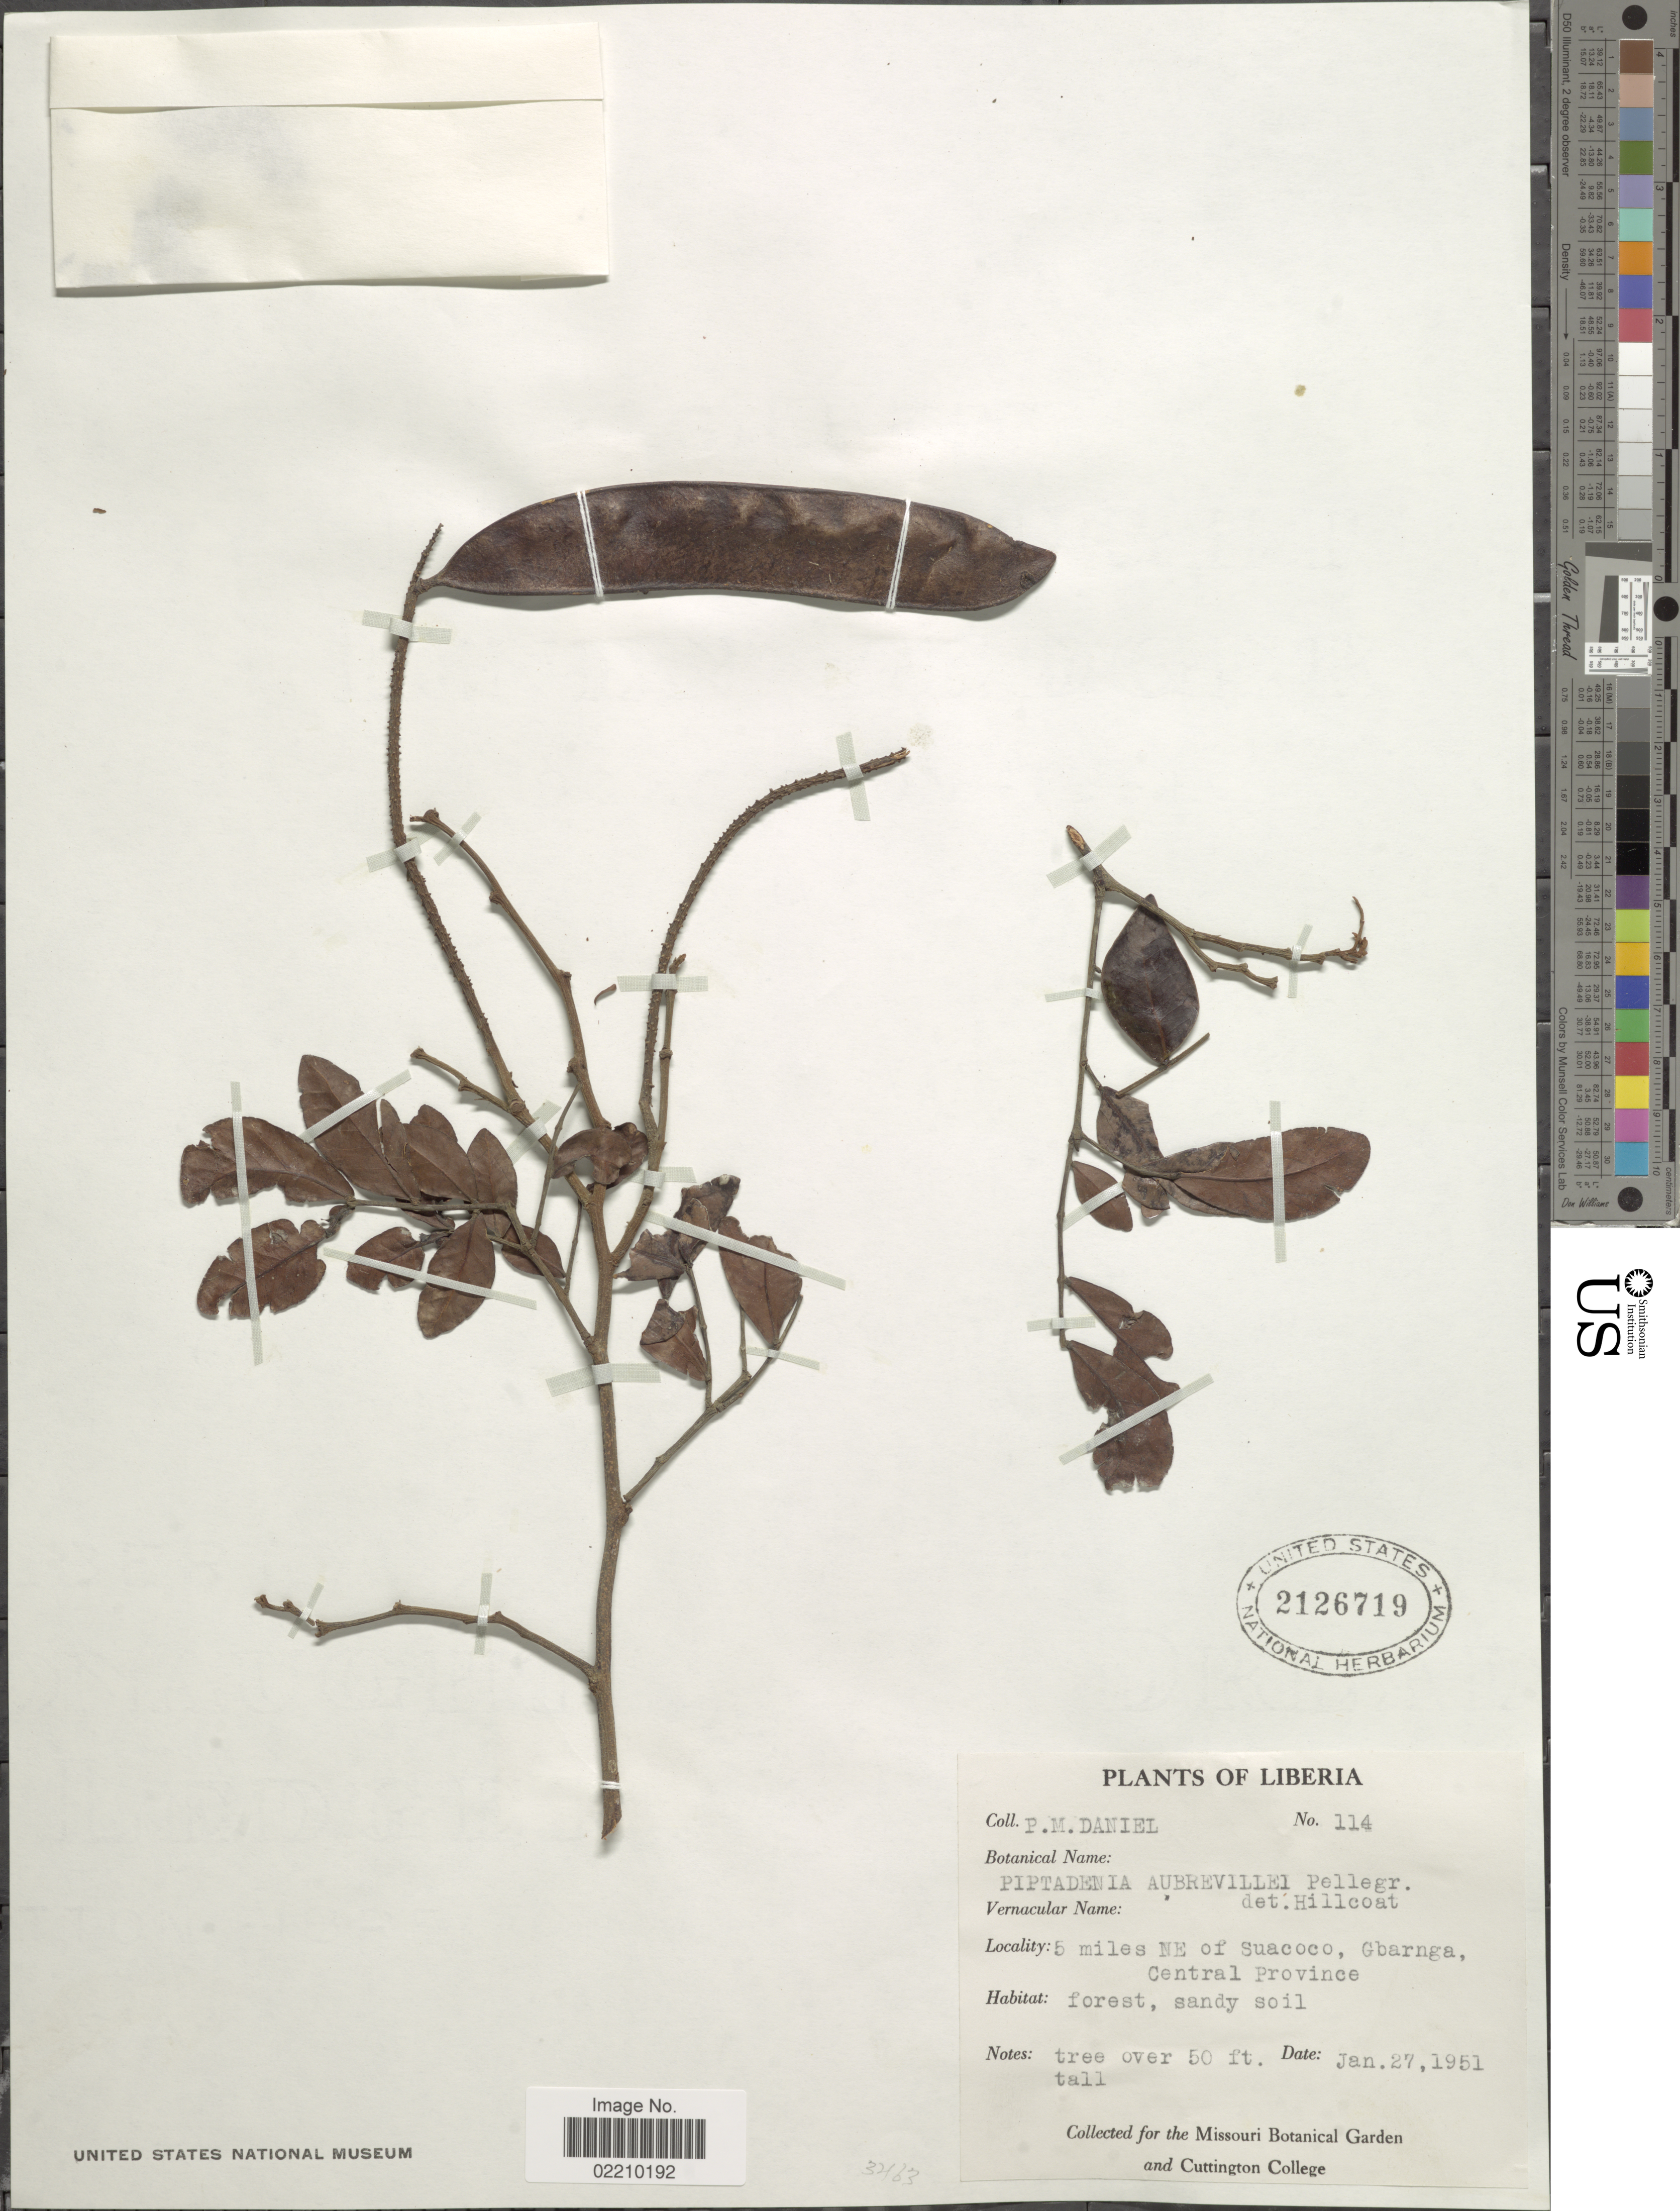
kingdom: Plantae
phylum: Tracheophyta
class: Magnoliopsida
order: Fabales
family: Fabaceae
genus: Newtonia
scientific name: Newtonia aubrevillei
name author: (Pellegr.) Keay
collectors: P. Daniel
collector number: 114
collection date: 1951-01-27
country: Liberia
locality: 5 miles NE of Suacoco, Gbarnga, Central Province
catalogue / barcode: US 2126719